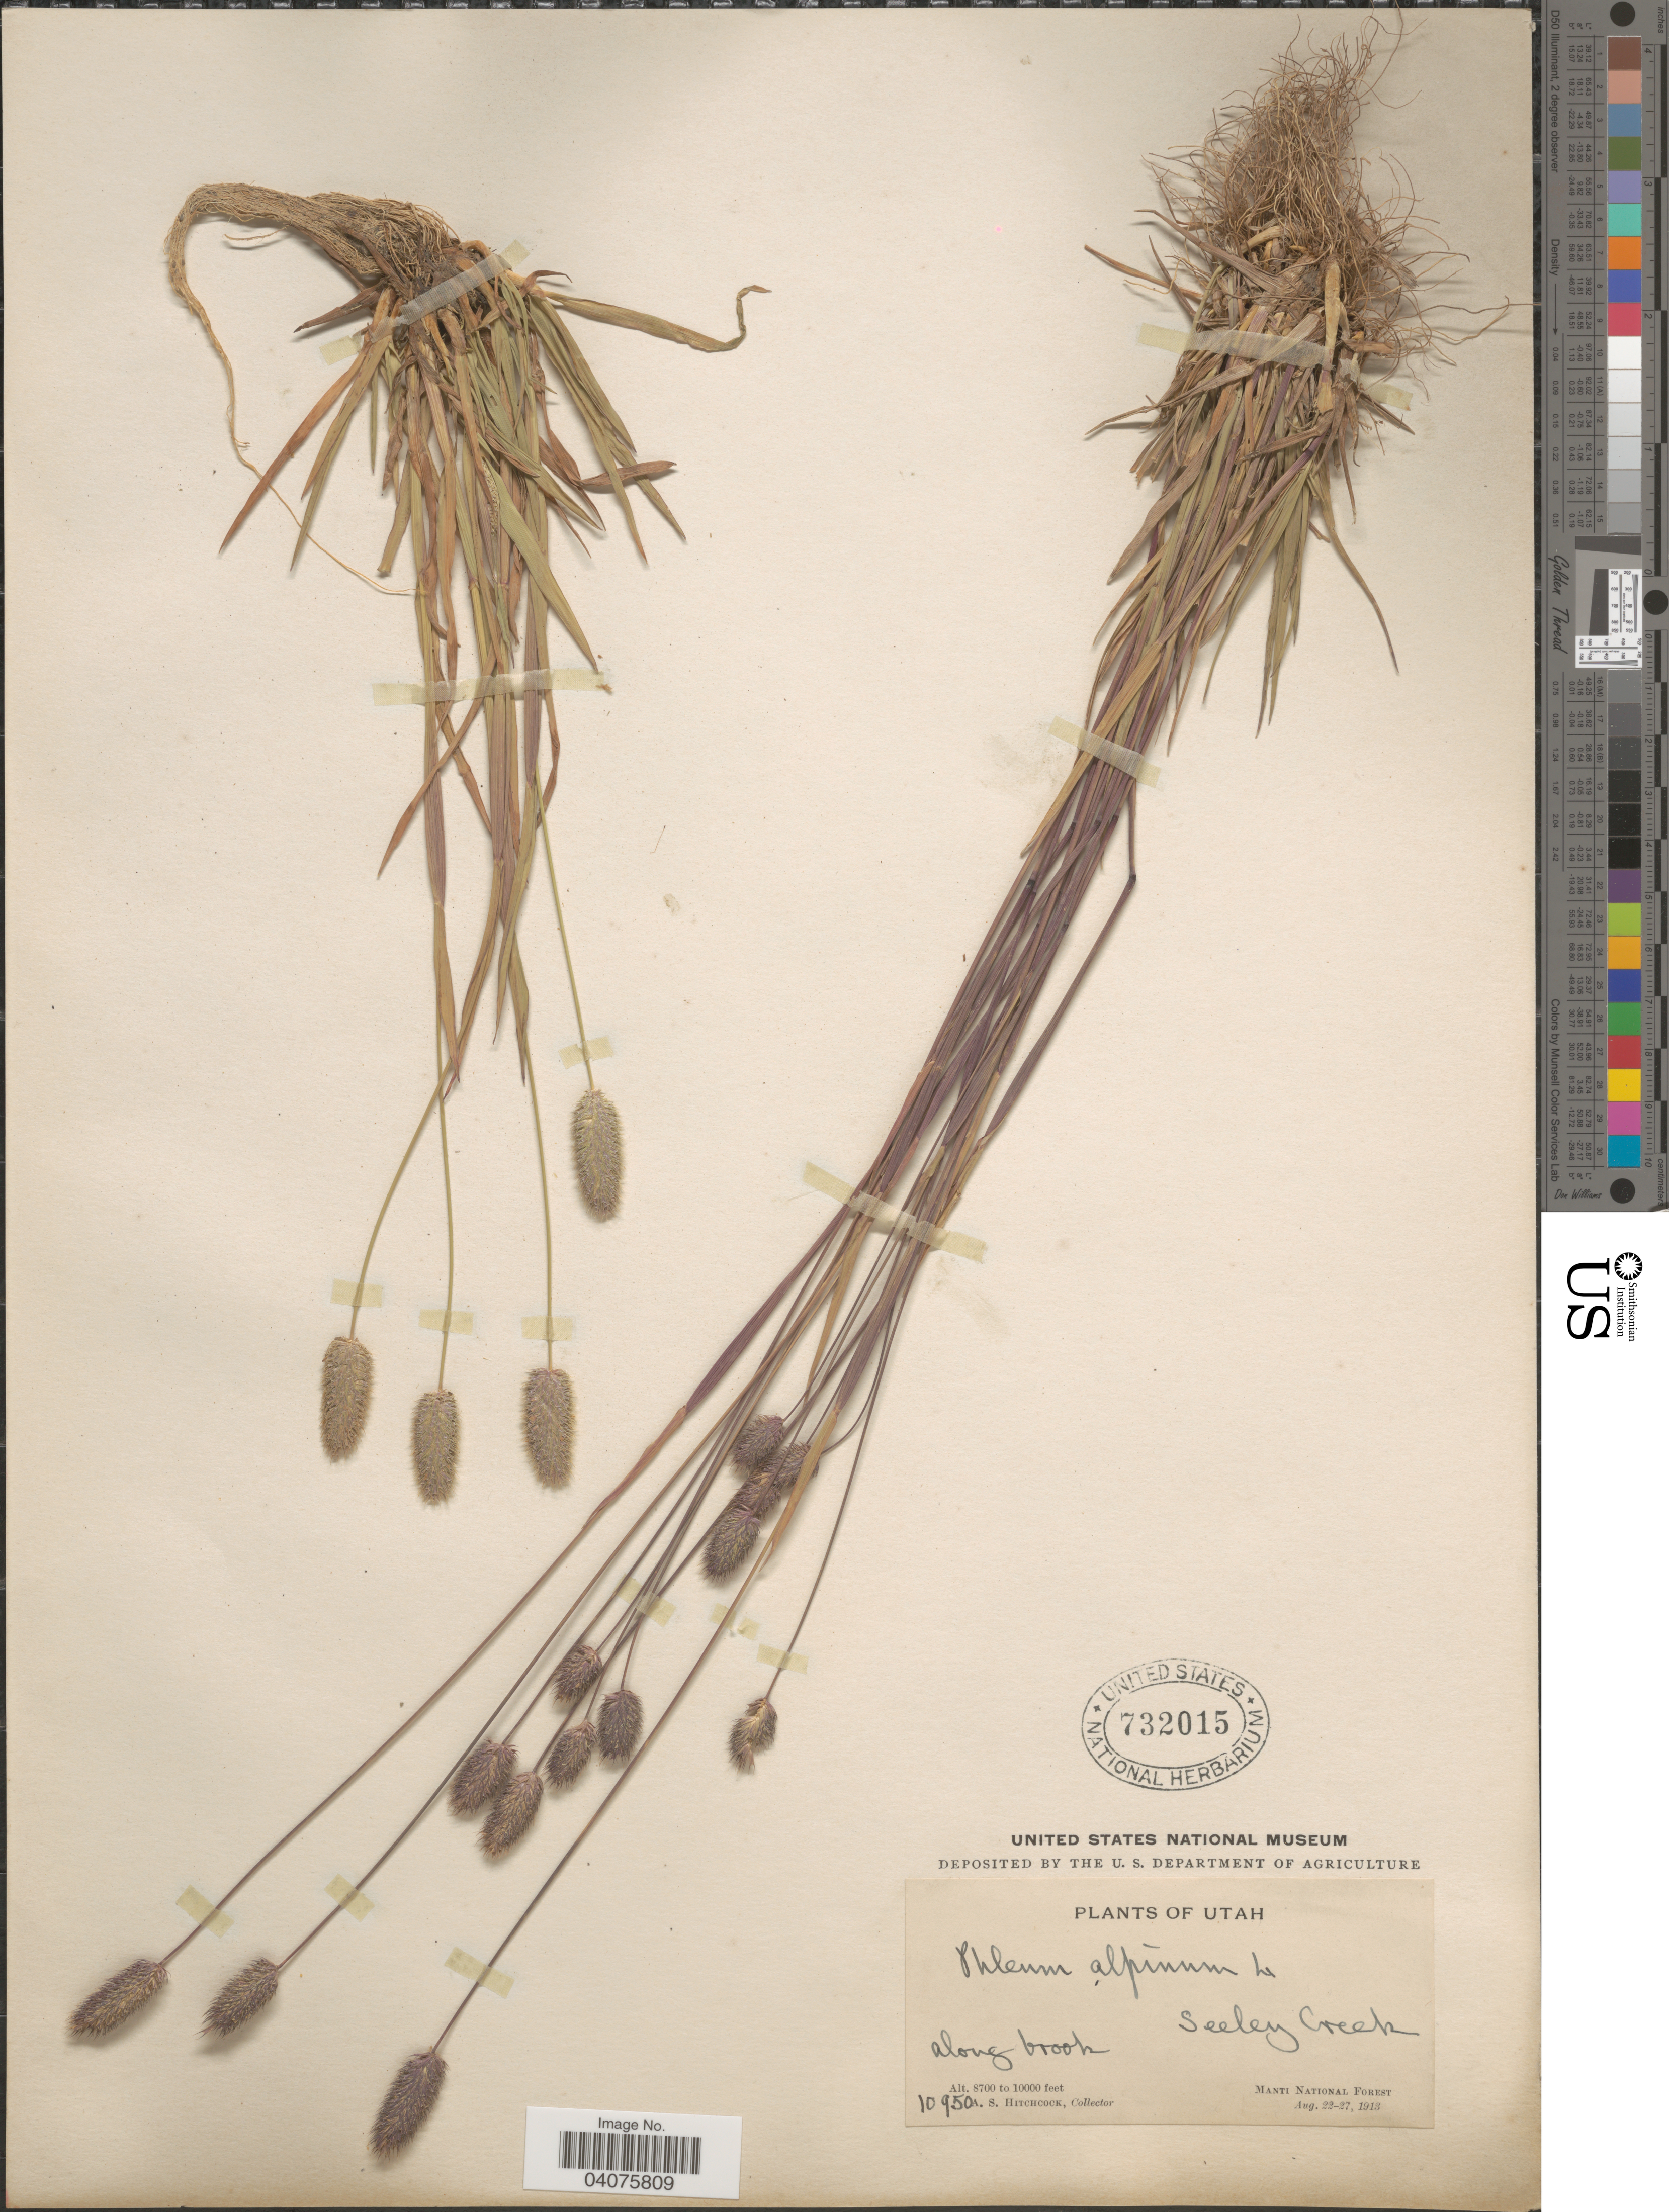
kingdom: Plantae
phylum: Tracheophyta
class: Liliopsida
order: Poales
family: Poaceae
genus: Phleum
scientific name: Phleum alpinum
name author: L.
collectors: A. S. Hitchcock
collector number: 10950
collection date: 1913-08-22/1913-08-27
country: United States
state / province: Utah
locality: Seeley Creek. Along brook. Manti National Forest.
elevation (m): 2652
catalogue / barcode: US 732015